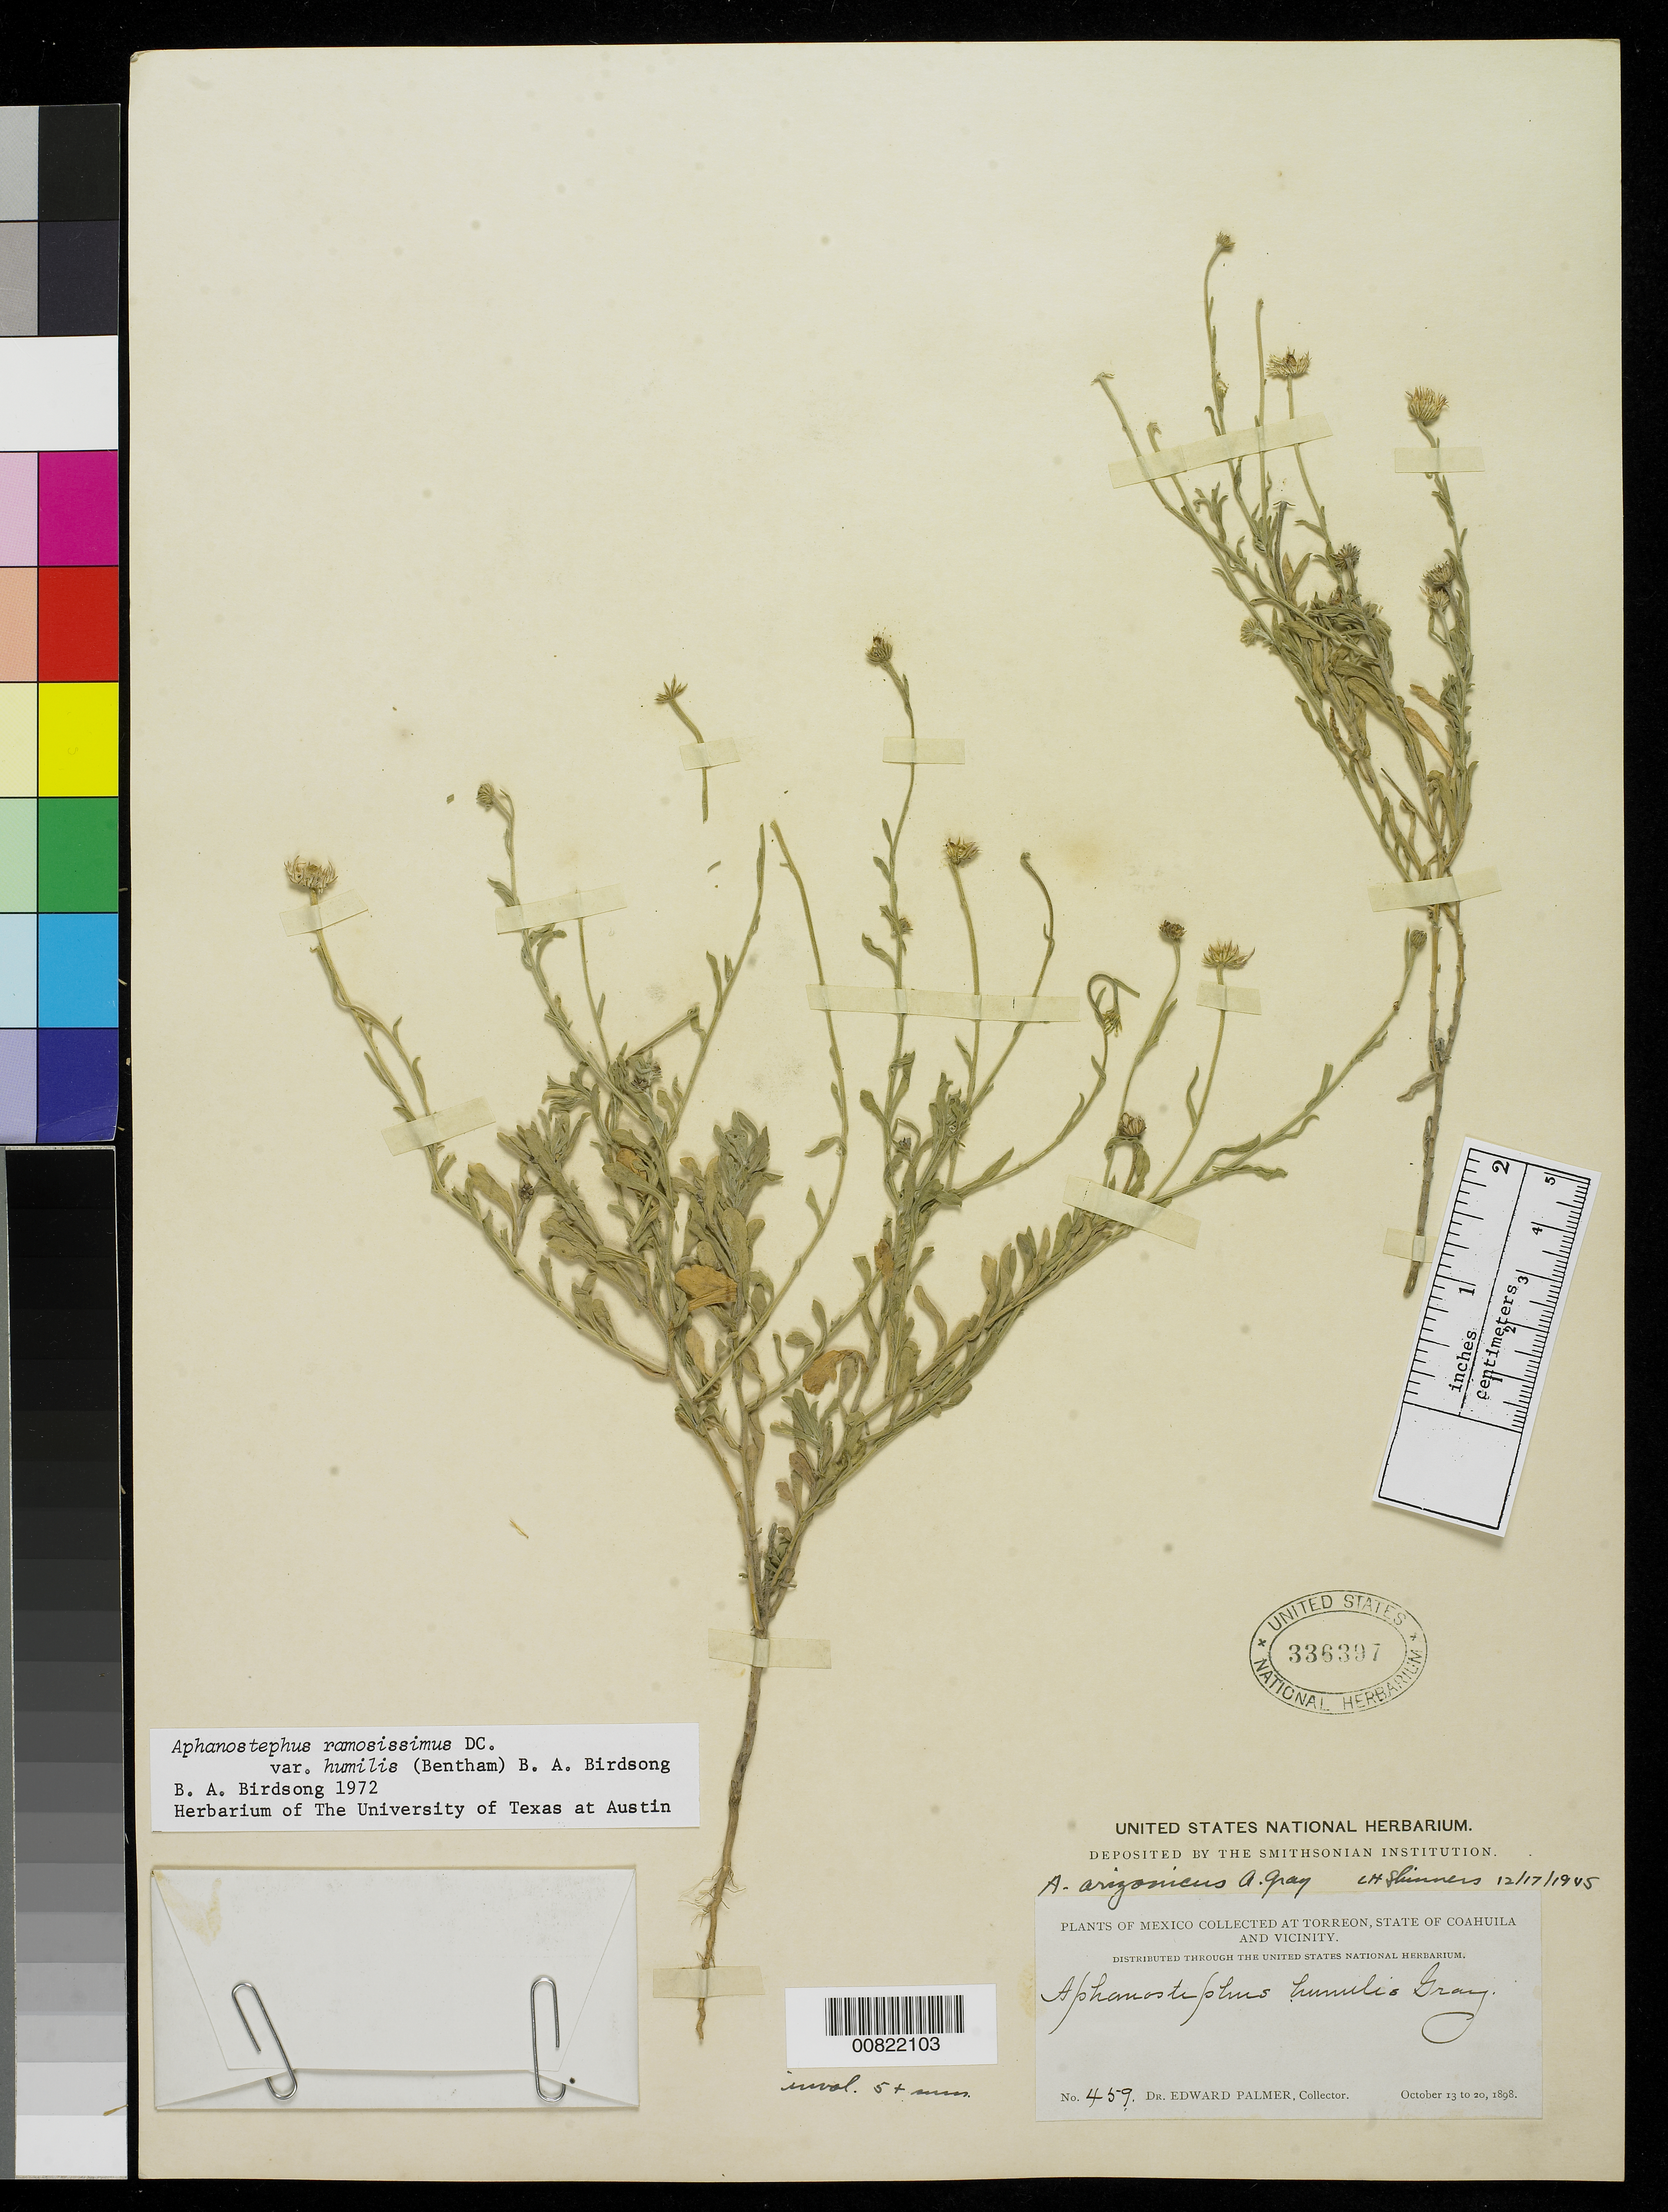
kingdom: Plantae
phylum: Tracheophyta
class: Magnoliopsida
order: Asterales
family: Asteraceae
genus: Aphanostephus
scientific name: Aphanostephus ramosissimus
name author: DC.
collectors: E. Palmer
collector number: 459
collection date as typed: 13 Oct 1898 to 20 Oct 1898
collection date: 1898-10-13/1898-10-20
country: Mexico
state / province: Coahuila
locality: Torreón, Coahuila and vicinity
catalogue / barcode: US 336397